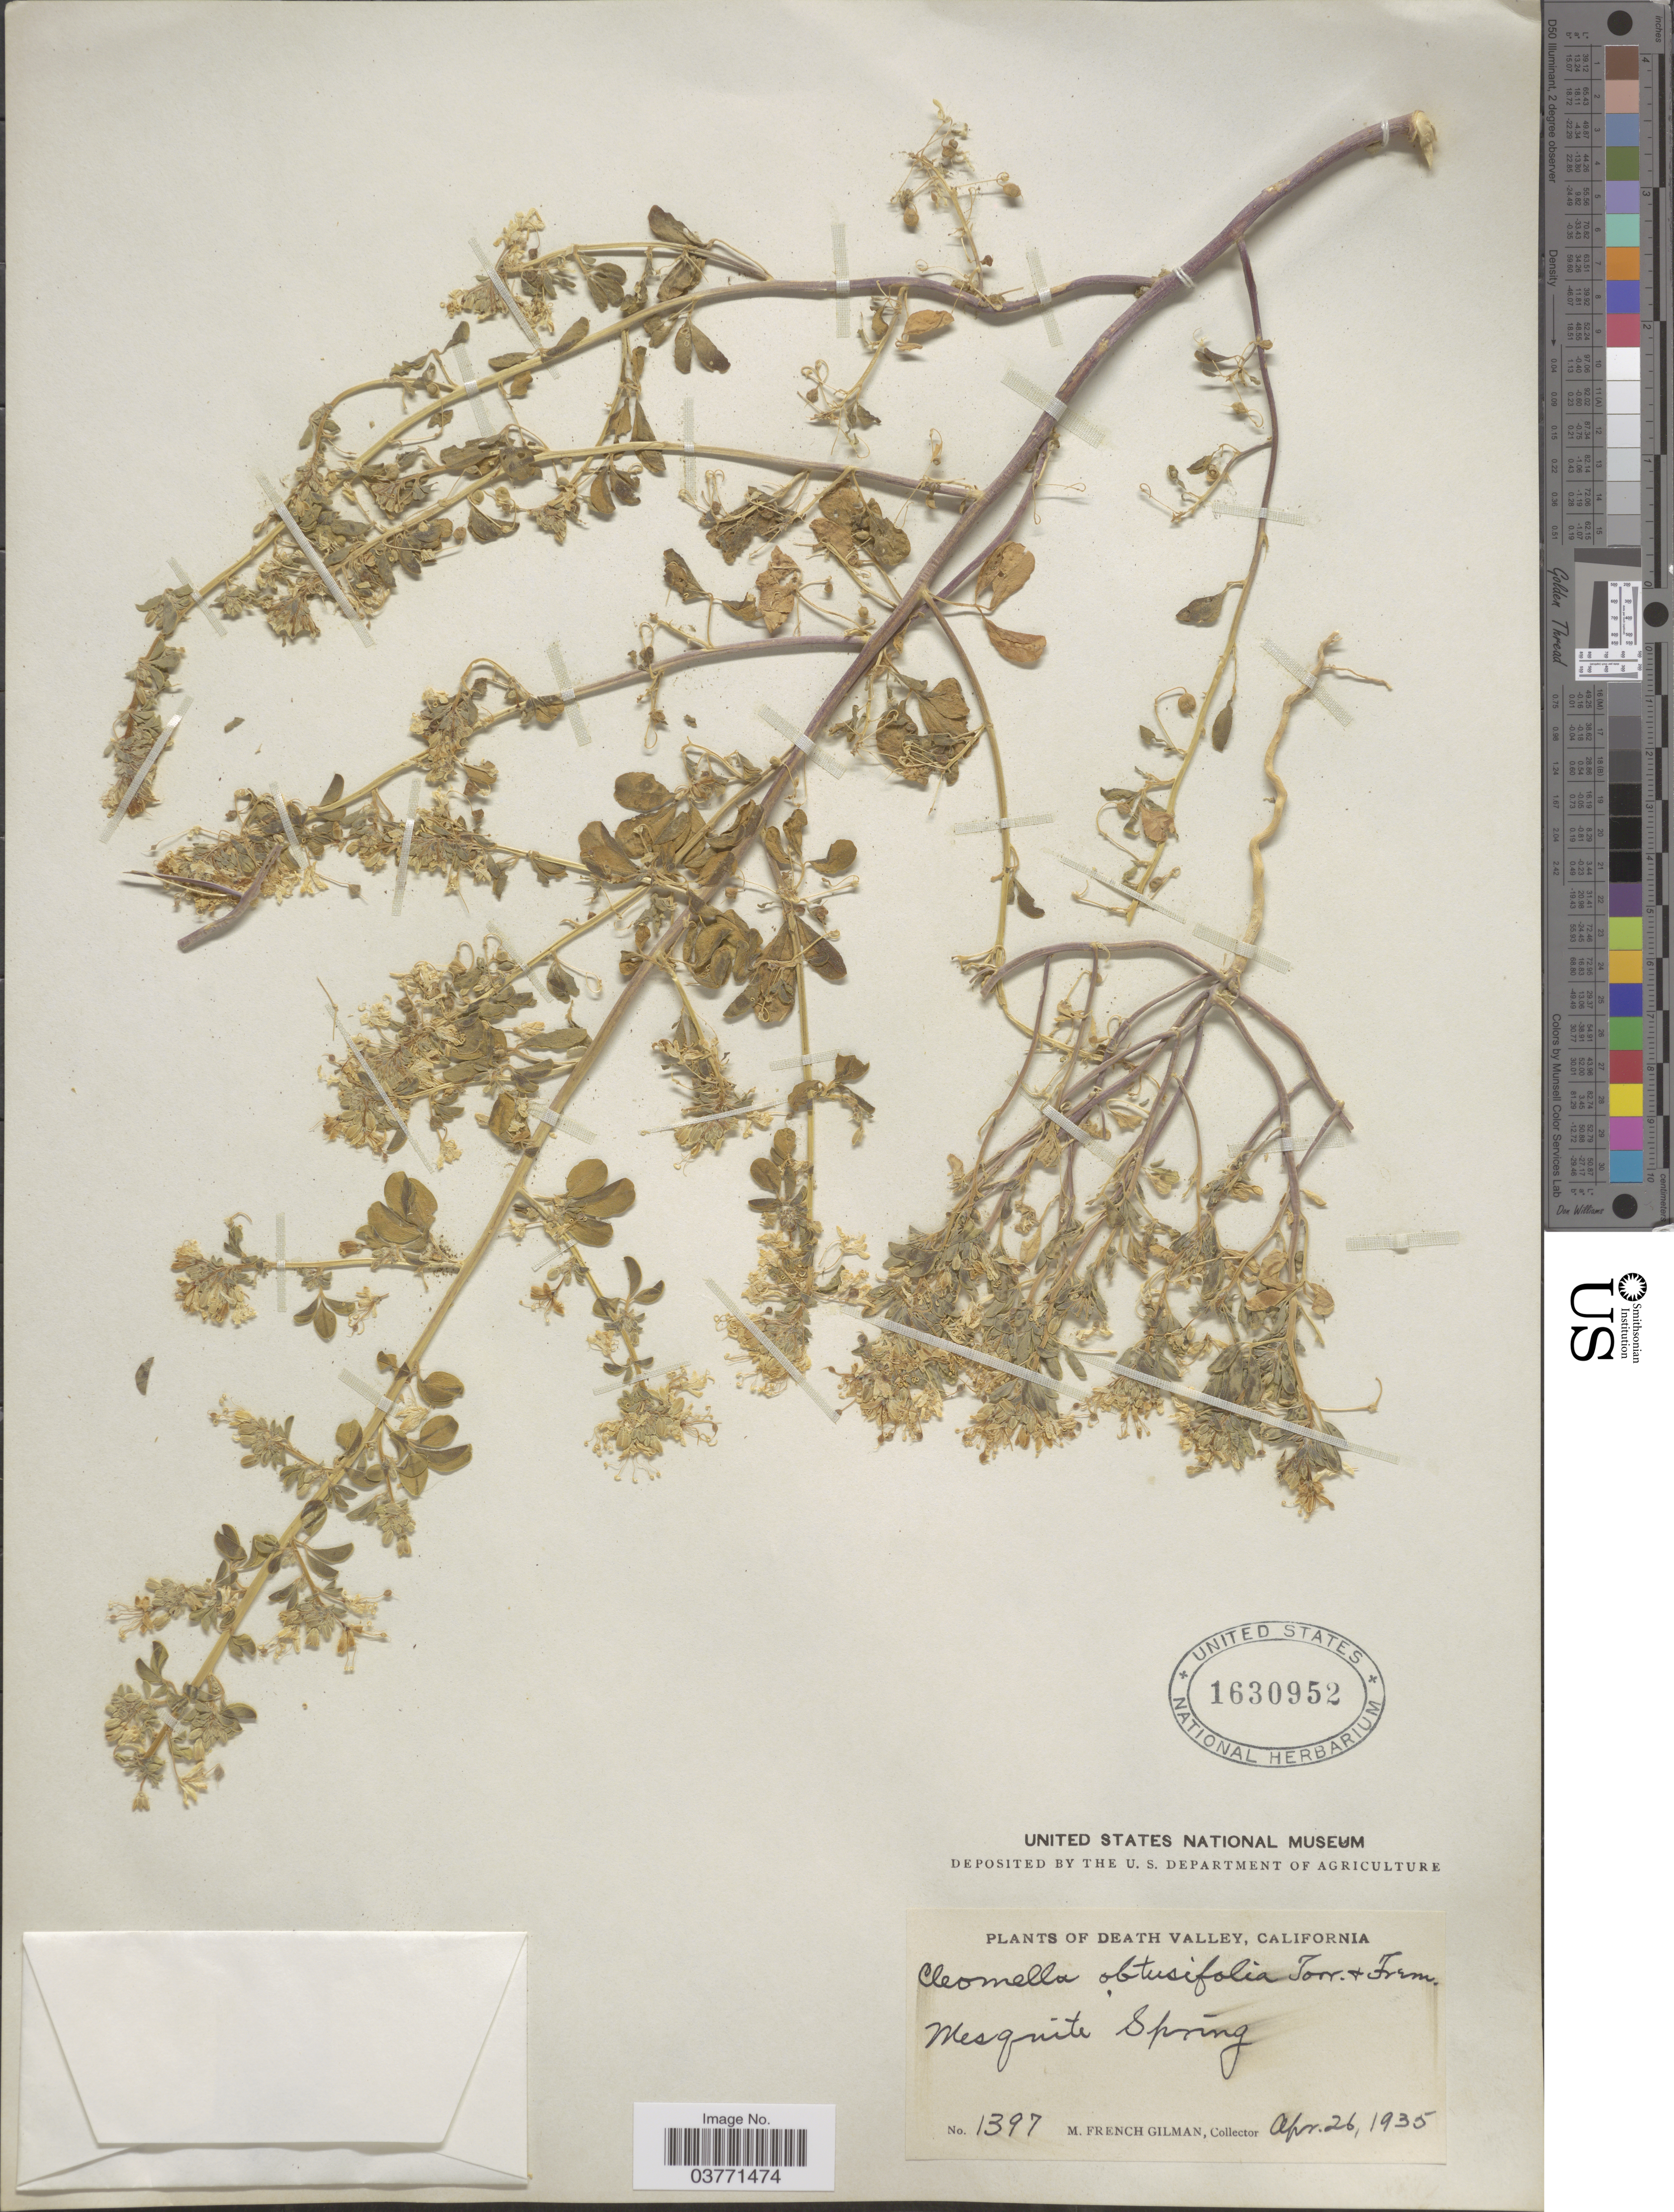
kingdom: Plantae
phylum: Tracheophyta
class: Magnoliopsida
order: Brassicales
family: Cleomaceae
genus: Cleomella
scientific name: Cleomella obtusifolia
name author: Torr. & Frém.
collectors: M. F. Gilman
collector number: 1397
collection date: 1935-04-26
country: United States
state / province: California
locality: Death Valley. Mesquite Spring.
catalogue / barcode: US 1630952